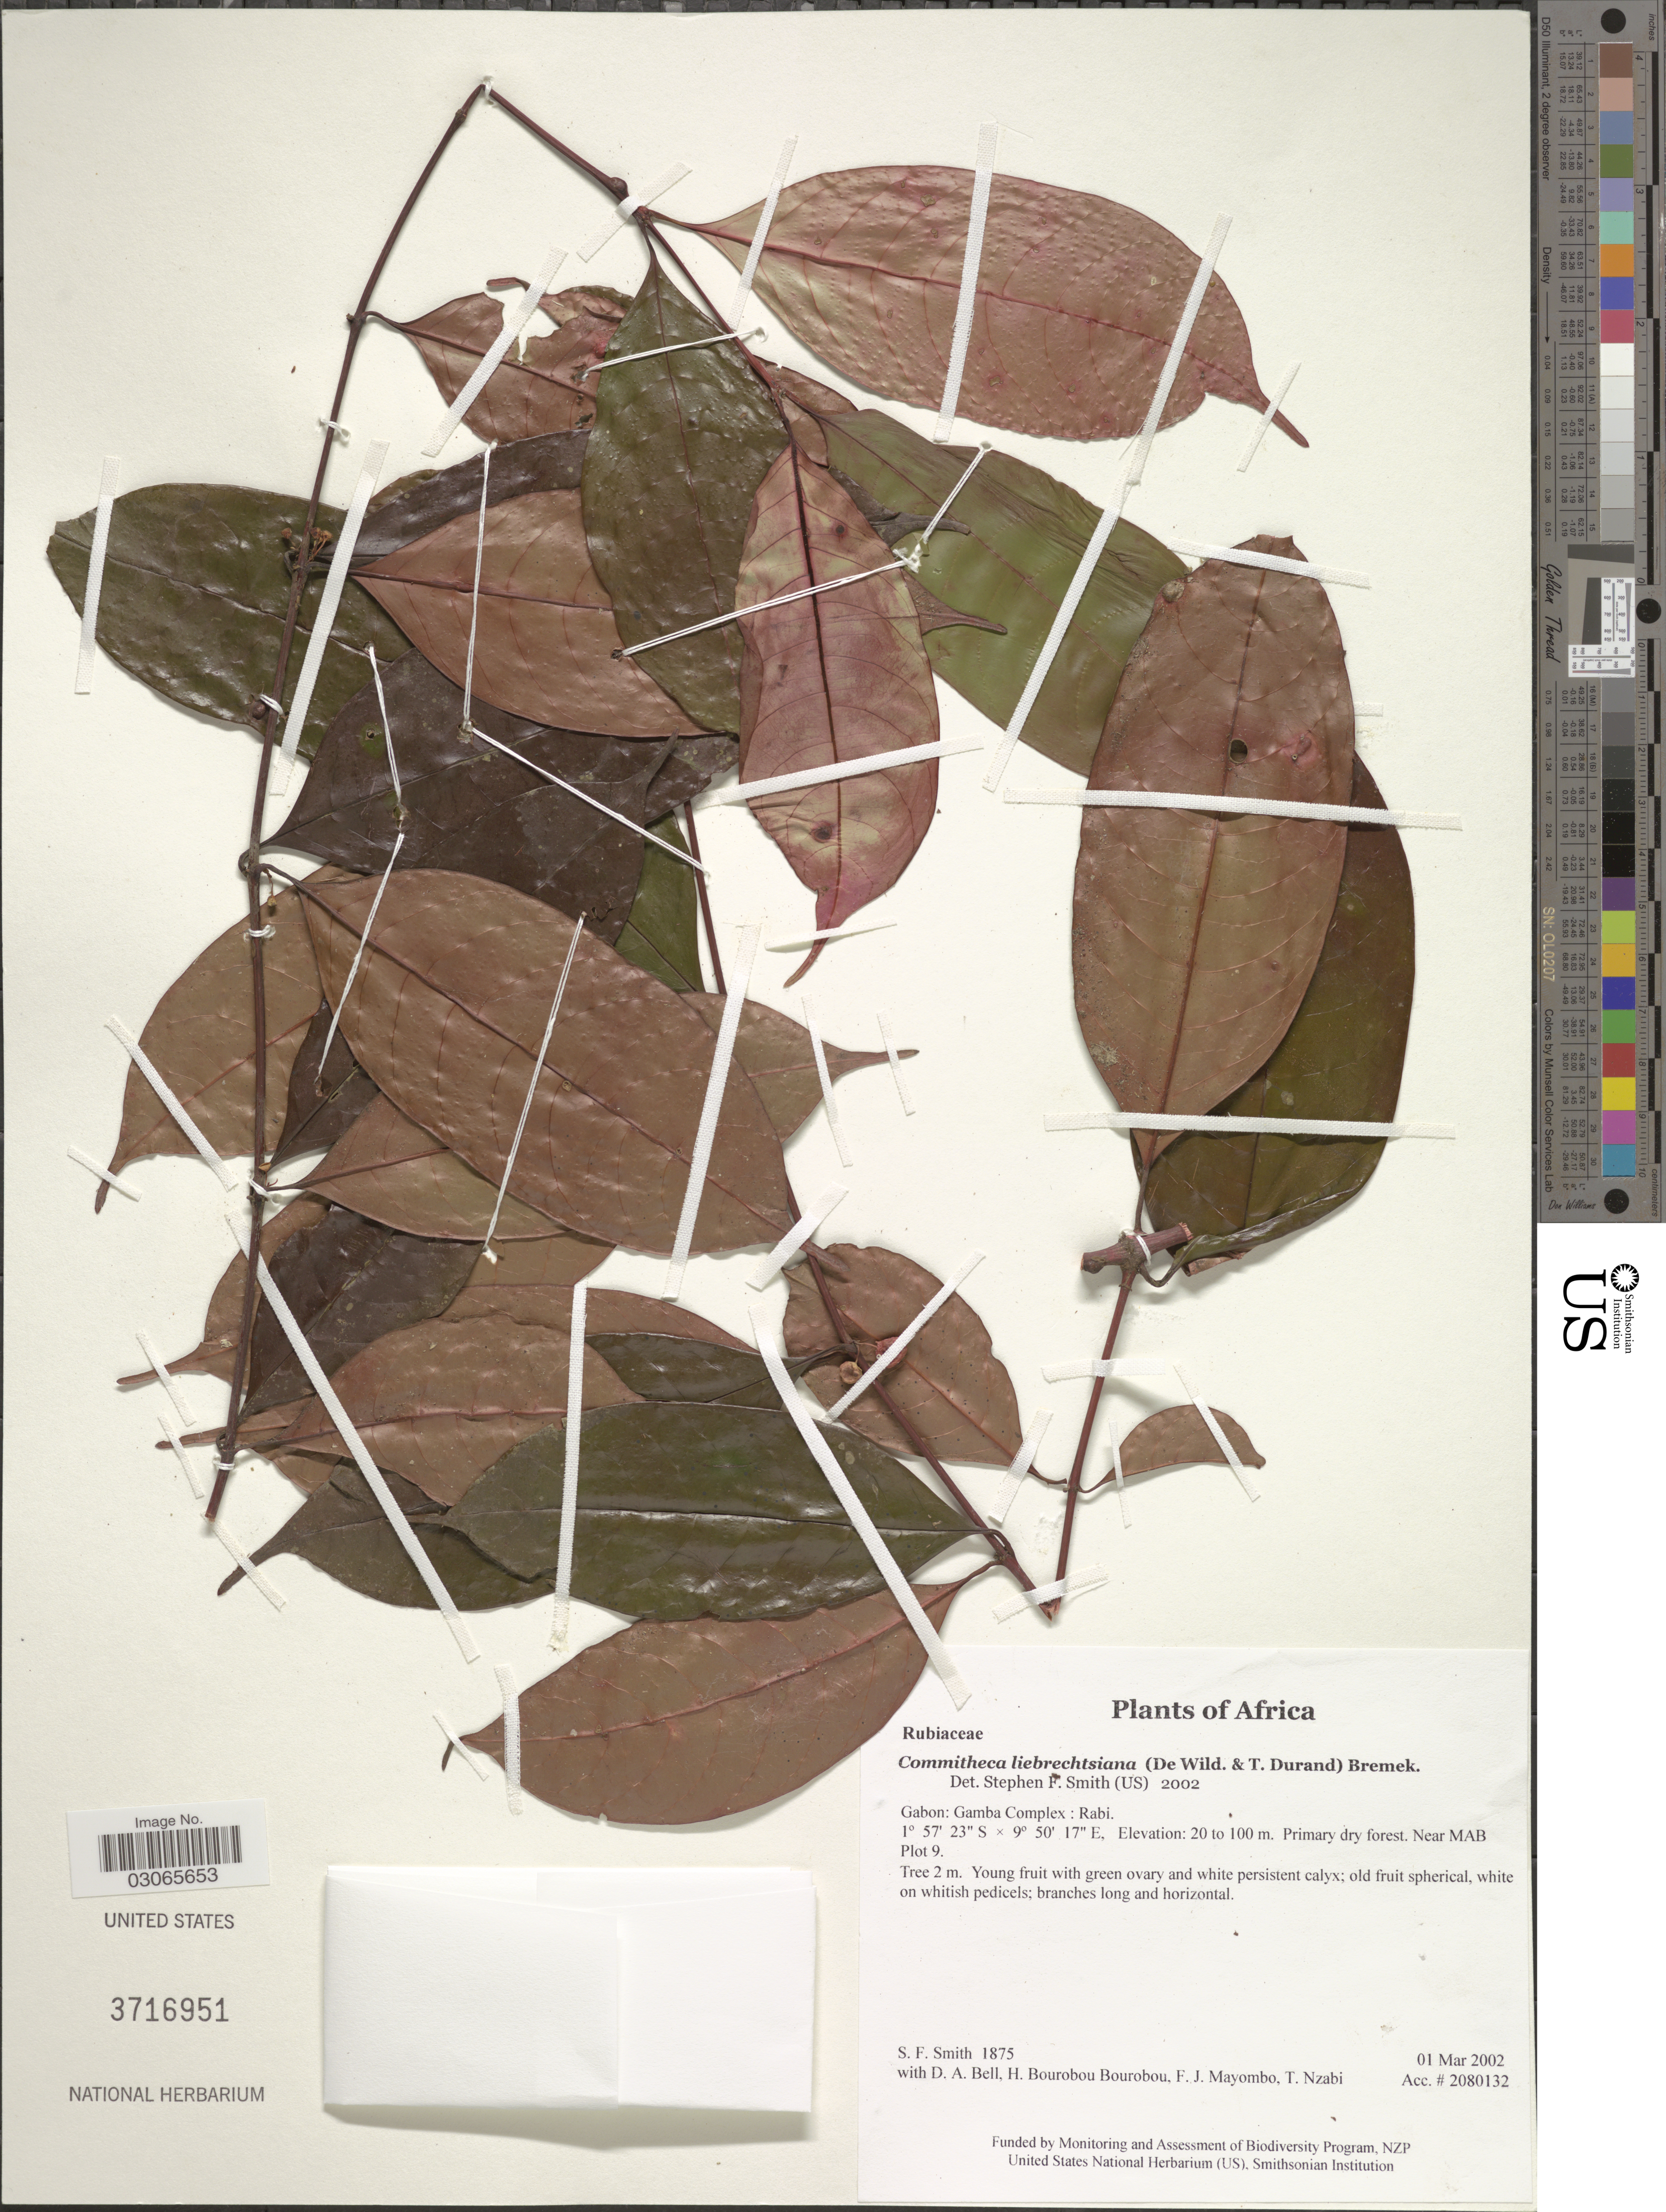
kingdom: Plantae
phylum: Tracheophyta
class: Magnoliopsida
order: Gentianales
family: Rubiaceae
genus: Commitheca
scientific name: Commitheca liebrechtsiana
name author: (De Wild. & Durand) Bremek.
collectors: S.F. Smith, D. A. Bell, H. Bourobou Bourobou & F. J. Mayombo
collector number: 1875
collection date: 2002-03-01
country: Gabon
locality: Gamba Complex: Rabi. Near MAB Plot 9.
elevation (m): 20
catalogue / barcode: US 3716951